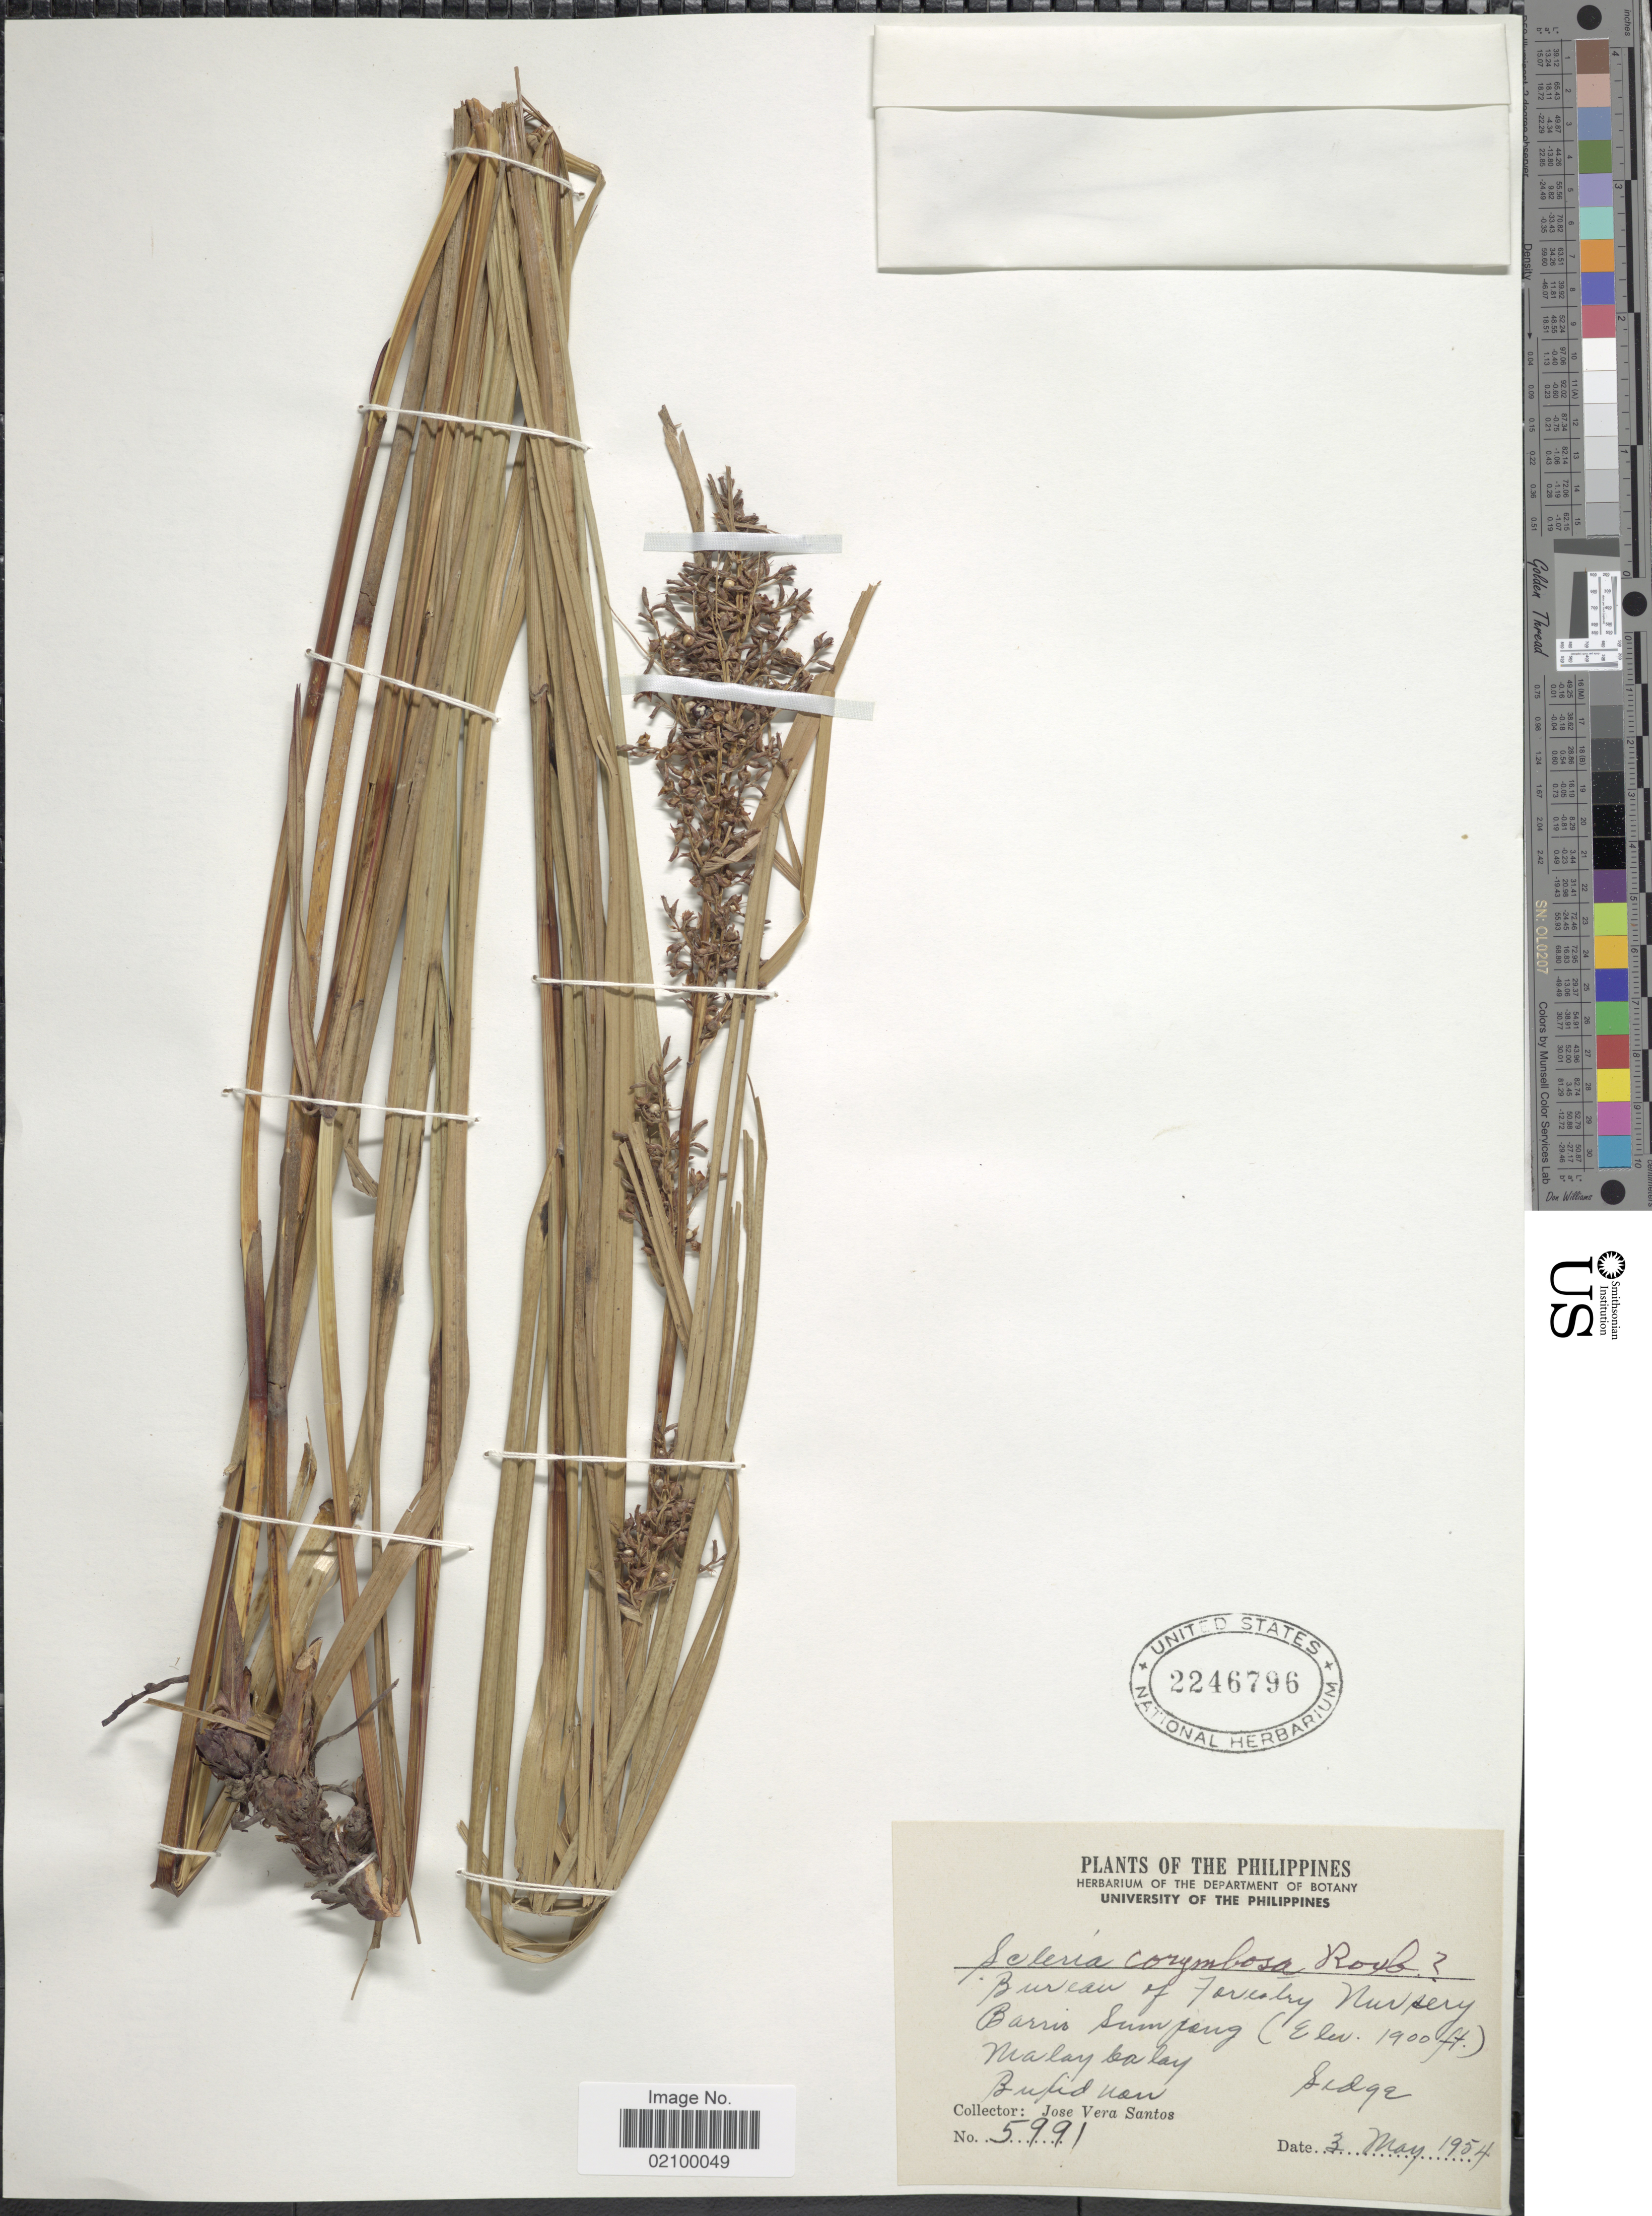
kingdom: Plantae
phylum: Tracheophyta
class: Liliopsida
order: Poales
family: Cyperaceae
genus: Scleria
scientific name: Scleria corymbosa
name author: Roxb.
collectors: J. V. Santos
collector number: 5991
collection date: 1954-05-03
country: Philippines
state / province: Northern Mindanao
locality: Bureau of the Forestry Nursery. Barrio Sumpong. Malay balay, Bukidnon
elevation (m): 579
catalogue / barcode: US 2246796